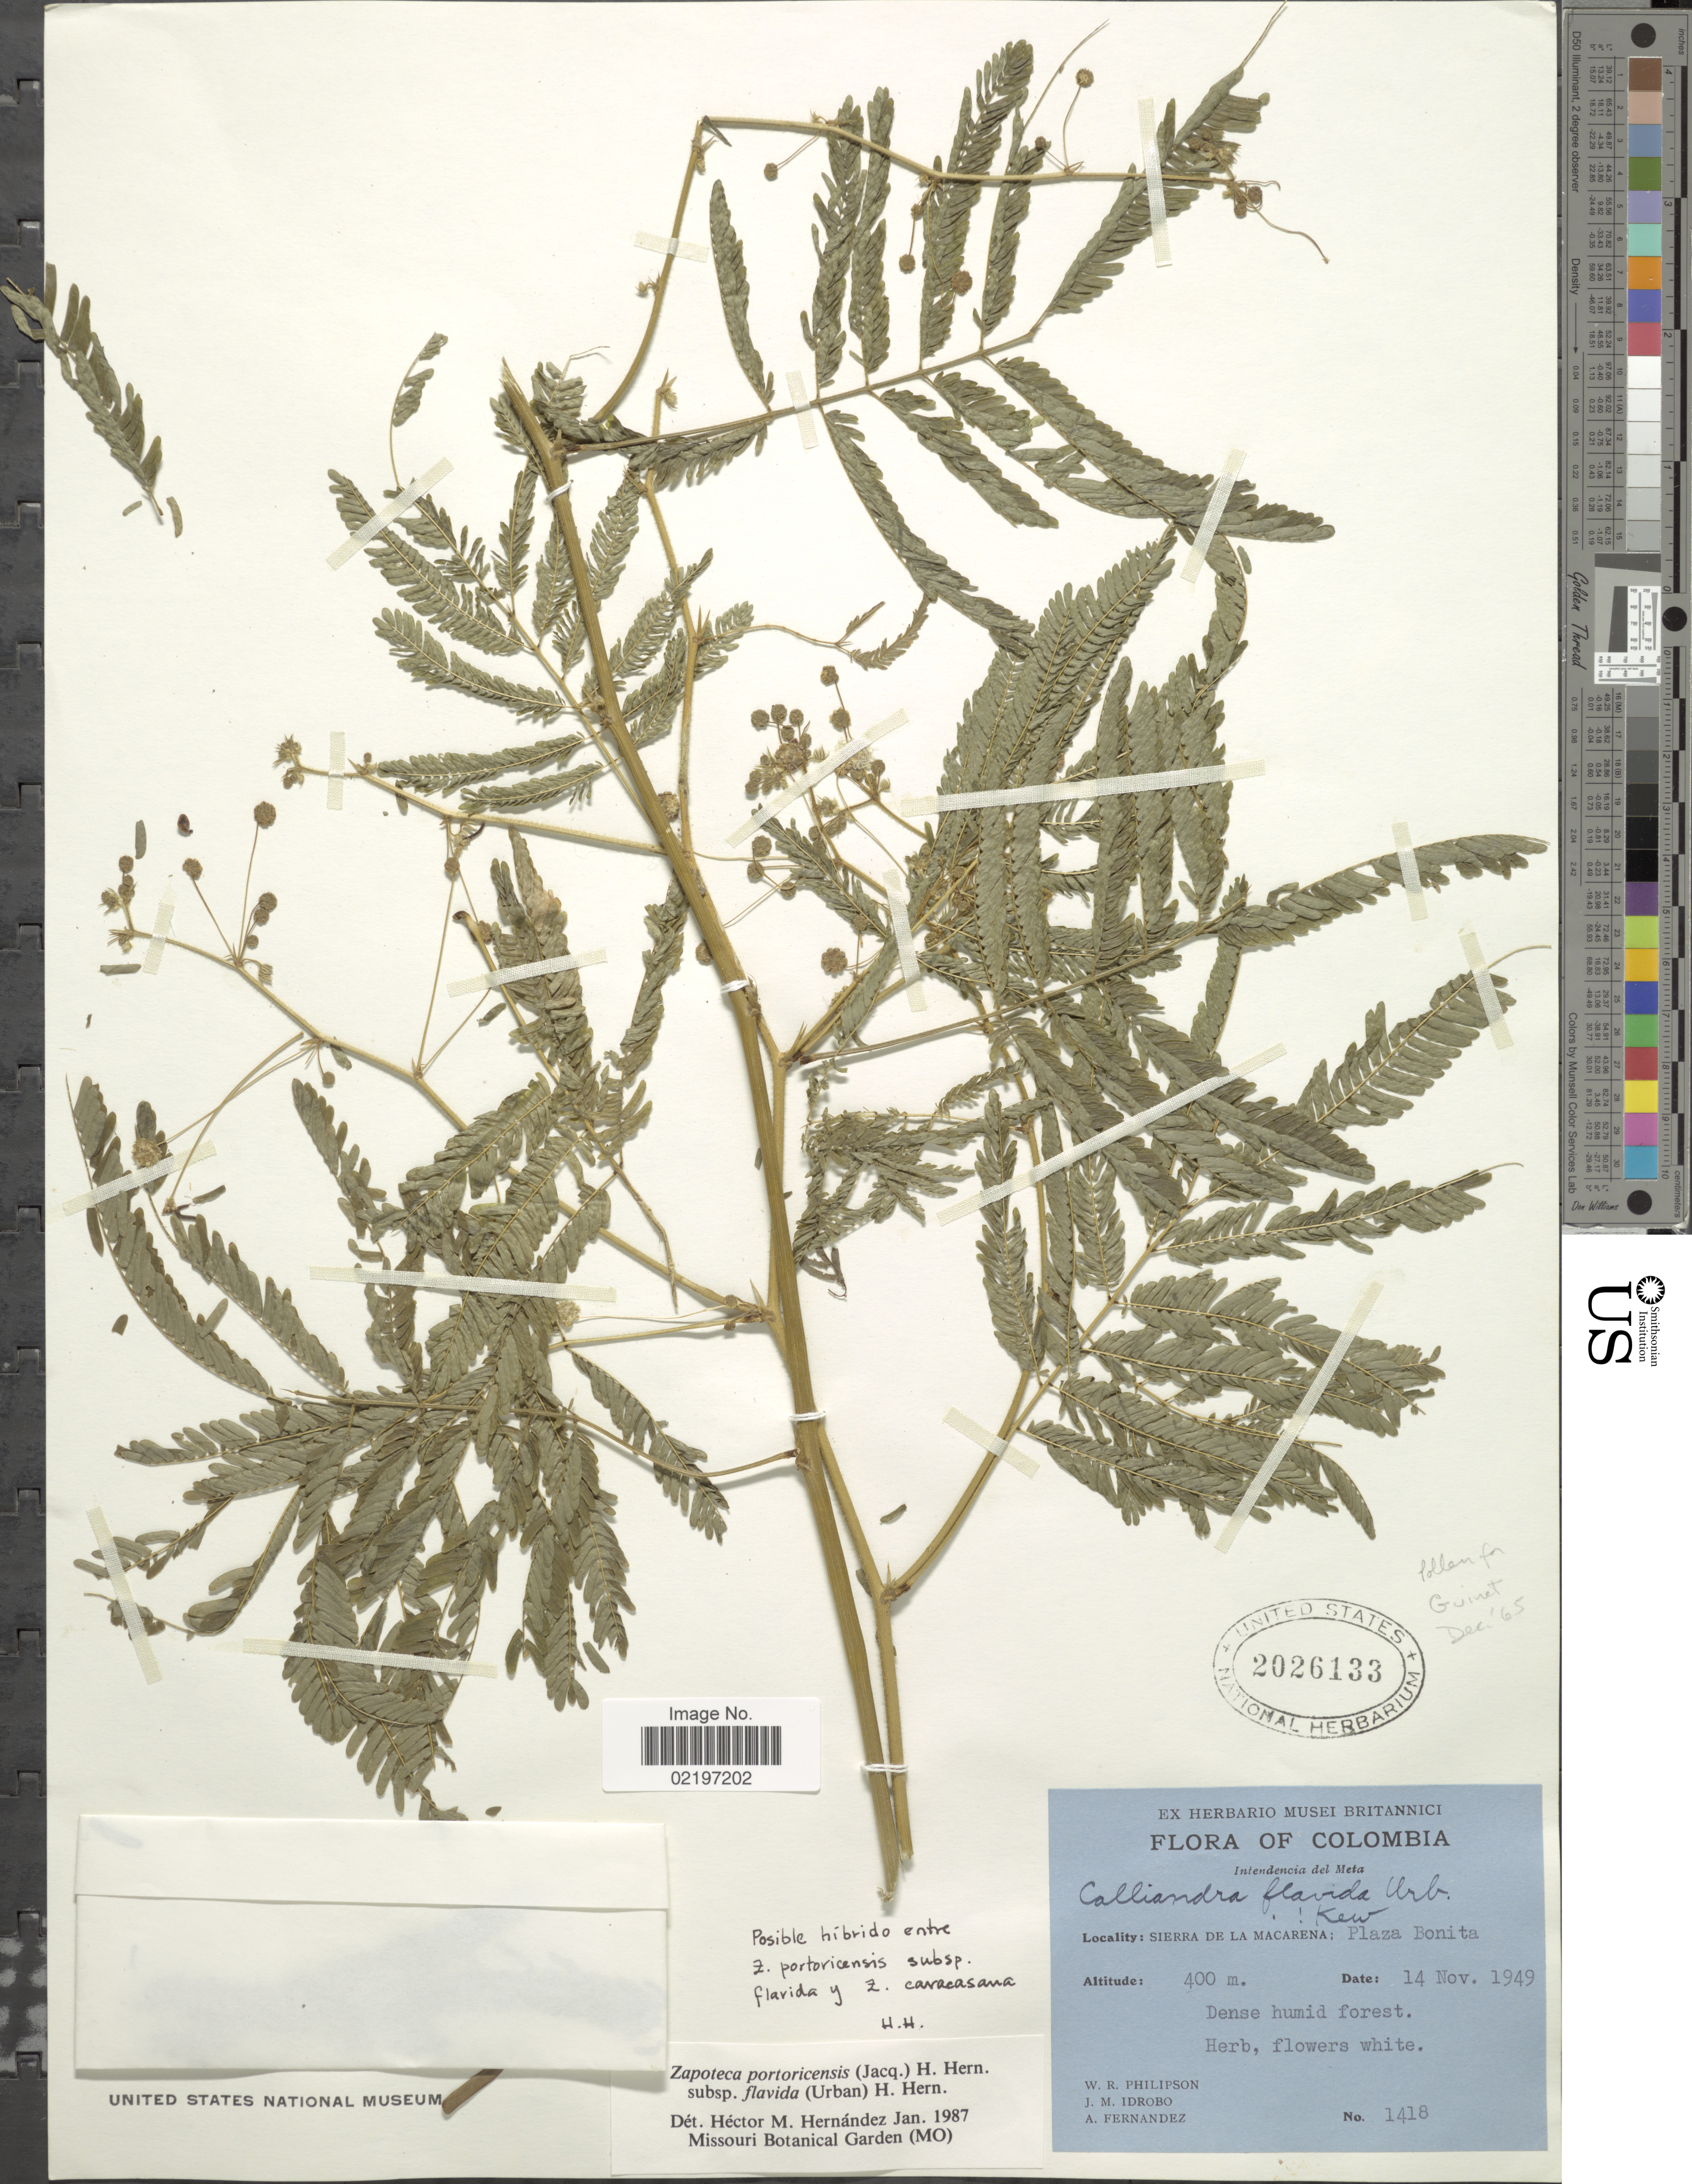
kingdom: Plantae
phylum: Tracheophyta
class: Magnoliopsida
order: Fabales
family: Fabaceae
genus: Zapoteca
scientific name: Zapoteca portoricensis subsp. flavida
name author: (Urb.) H.M. Hern.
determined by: Hernandez, H. M., (MO), Missouri Botanical Garden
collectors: W. R. Philipson, J. M. Idrobo & A. Fernandez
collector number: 1418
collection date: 1949-11-14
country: Colombia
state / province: Meta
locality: Intendencia del Meta, Sierra de La Macarena:Plaza Bonita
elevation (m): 400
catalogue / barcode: US 2026133